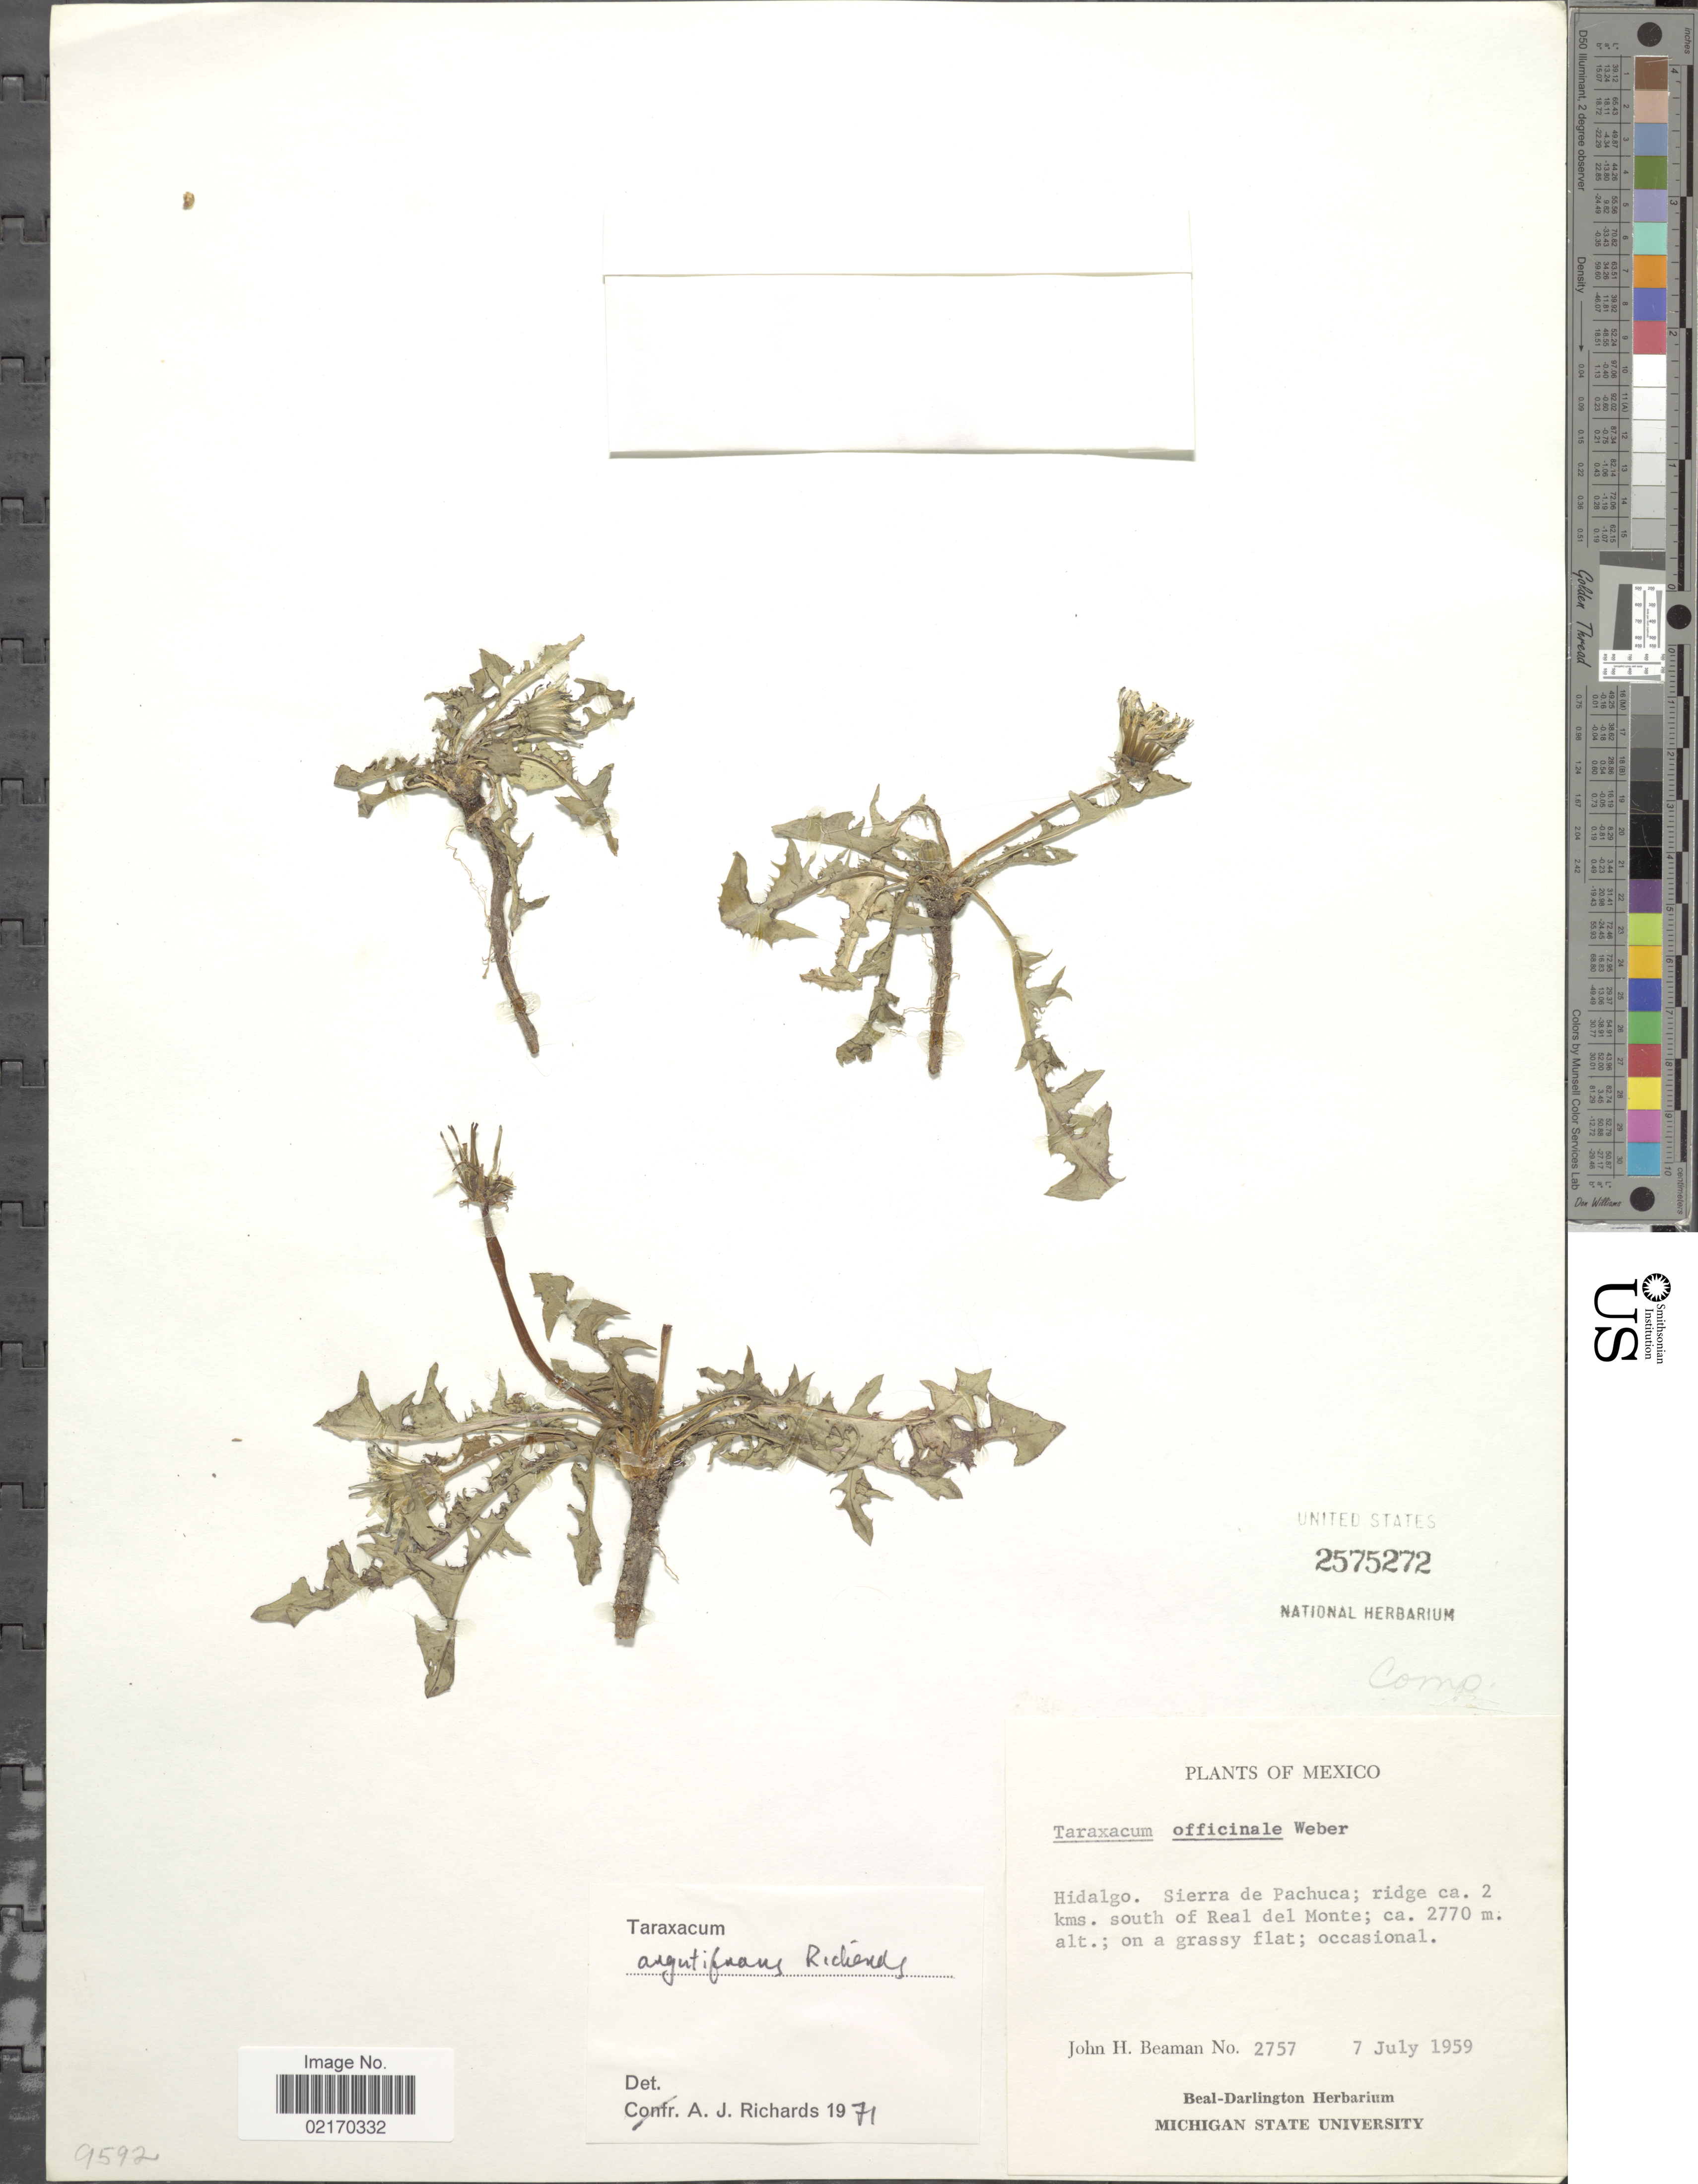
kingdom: Plantae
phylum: Tracheophyta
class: Magnoliopsida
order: Asterales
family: Asteraceae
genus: Taraxacum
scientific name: Taraxacum argutifrons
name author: A.J. Richards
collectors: J. H. Beaman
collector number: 2757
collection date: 1959-07-07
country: Mexico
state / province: Hidalgo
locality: Sierra de Pachuca; ridge ca. 2 kms. south of Real del Monte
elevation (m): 2770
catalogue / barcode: US 2575272